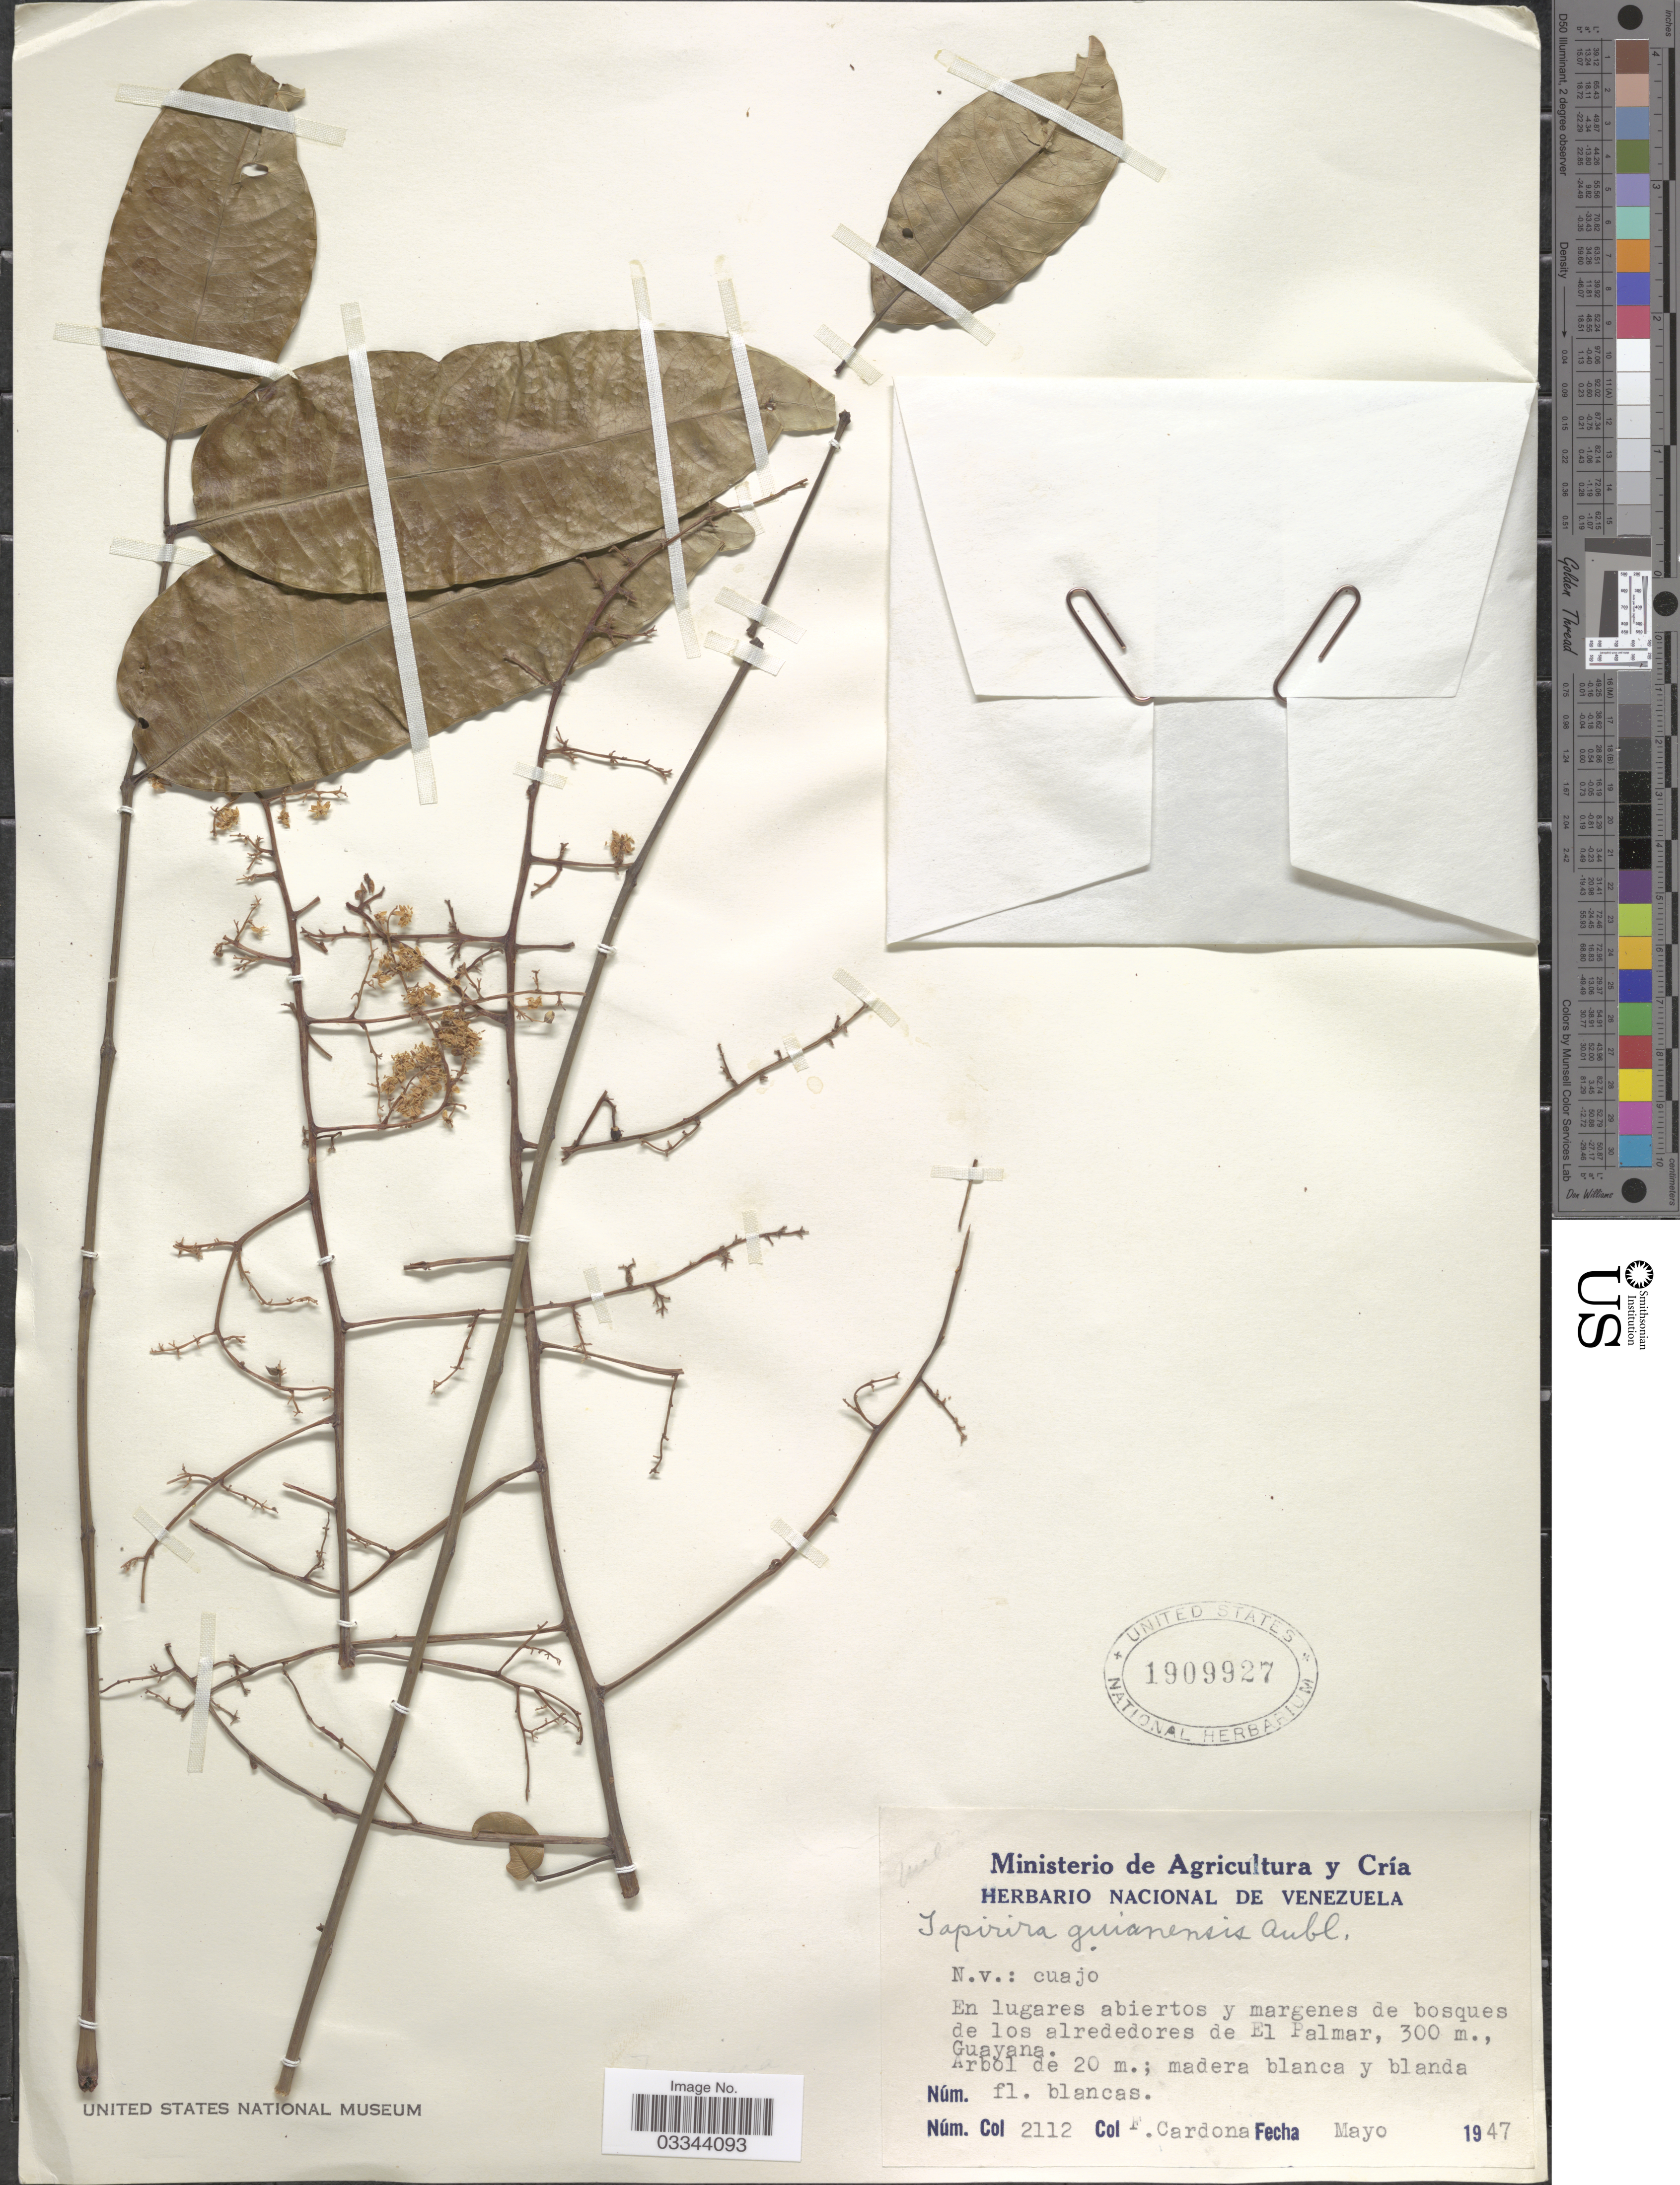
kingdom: Plantae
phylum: Tracheophyta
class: Magnoliopsida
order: Sapindales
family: Anacardiaceae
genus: Spondias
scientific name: Spondias mombin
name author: L.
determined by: Mitchell, John D.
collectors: F. Cardona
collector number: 2112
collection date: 1947-05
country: Venezuela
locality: En lugares abiertos y margenes de bosques de los alrededores de El Palmar, Guayana.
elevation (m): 300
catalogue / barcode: US 1909927